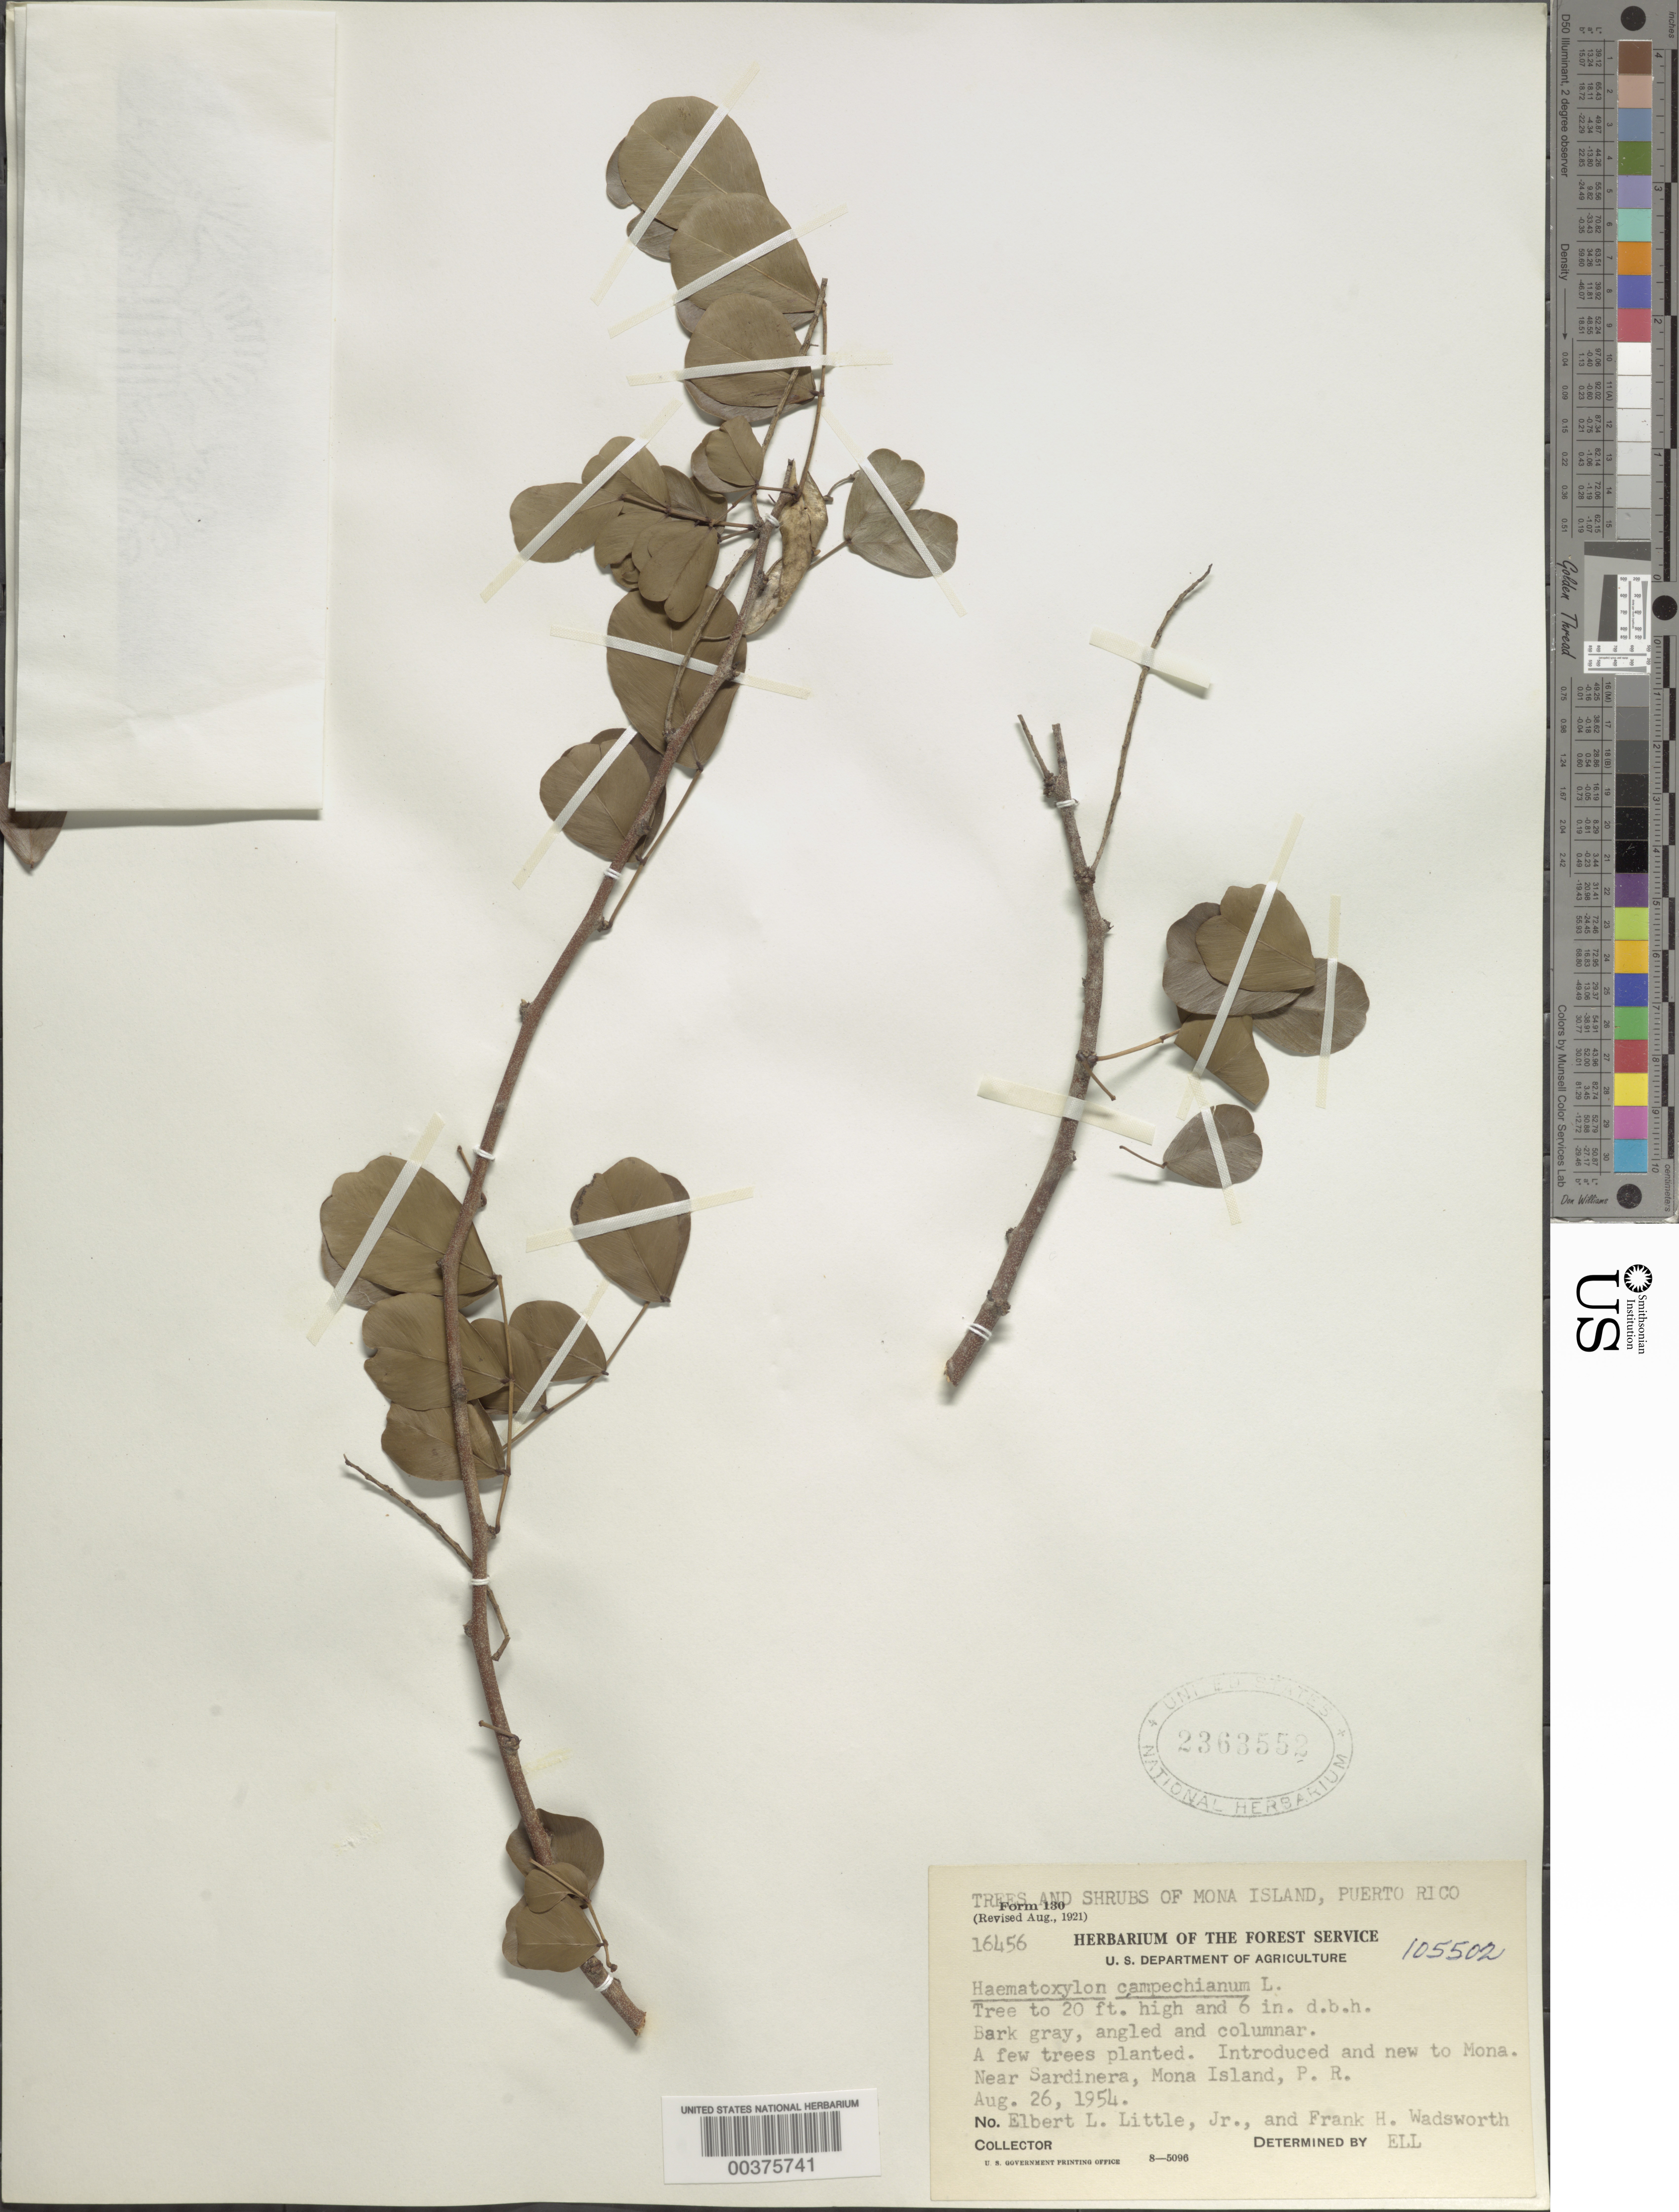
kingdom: Plantae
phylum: Tracheophyta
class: Magnoliopsida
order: Fabales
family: Fabaceae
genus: Haematoxylum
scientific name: Haematoxylum campechianum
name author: L.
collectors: E. L. Little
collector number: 16456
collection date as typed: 26 Aug 1956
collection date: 1956-08-26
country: Puerto Rico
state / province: Mayaguëz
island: Mona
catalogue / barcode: US 2363552